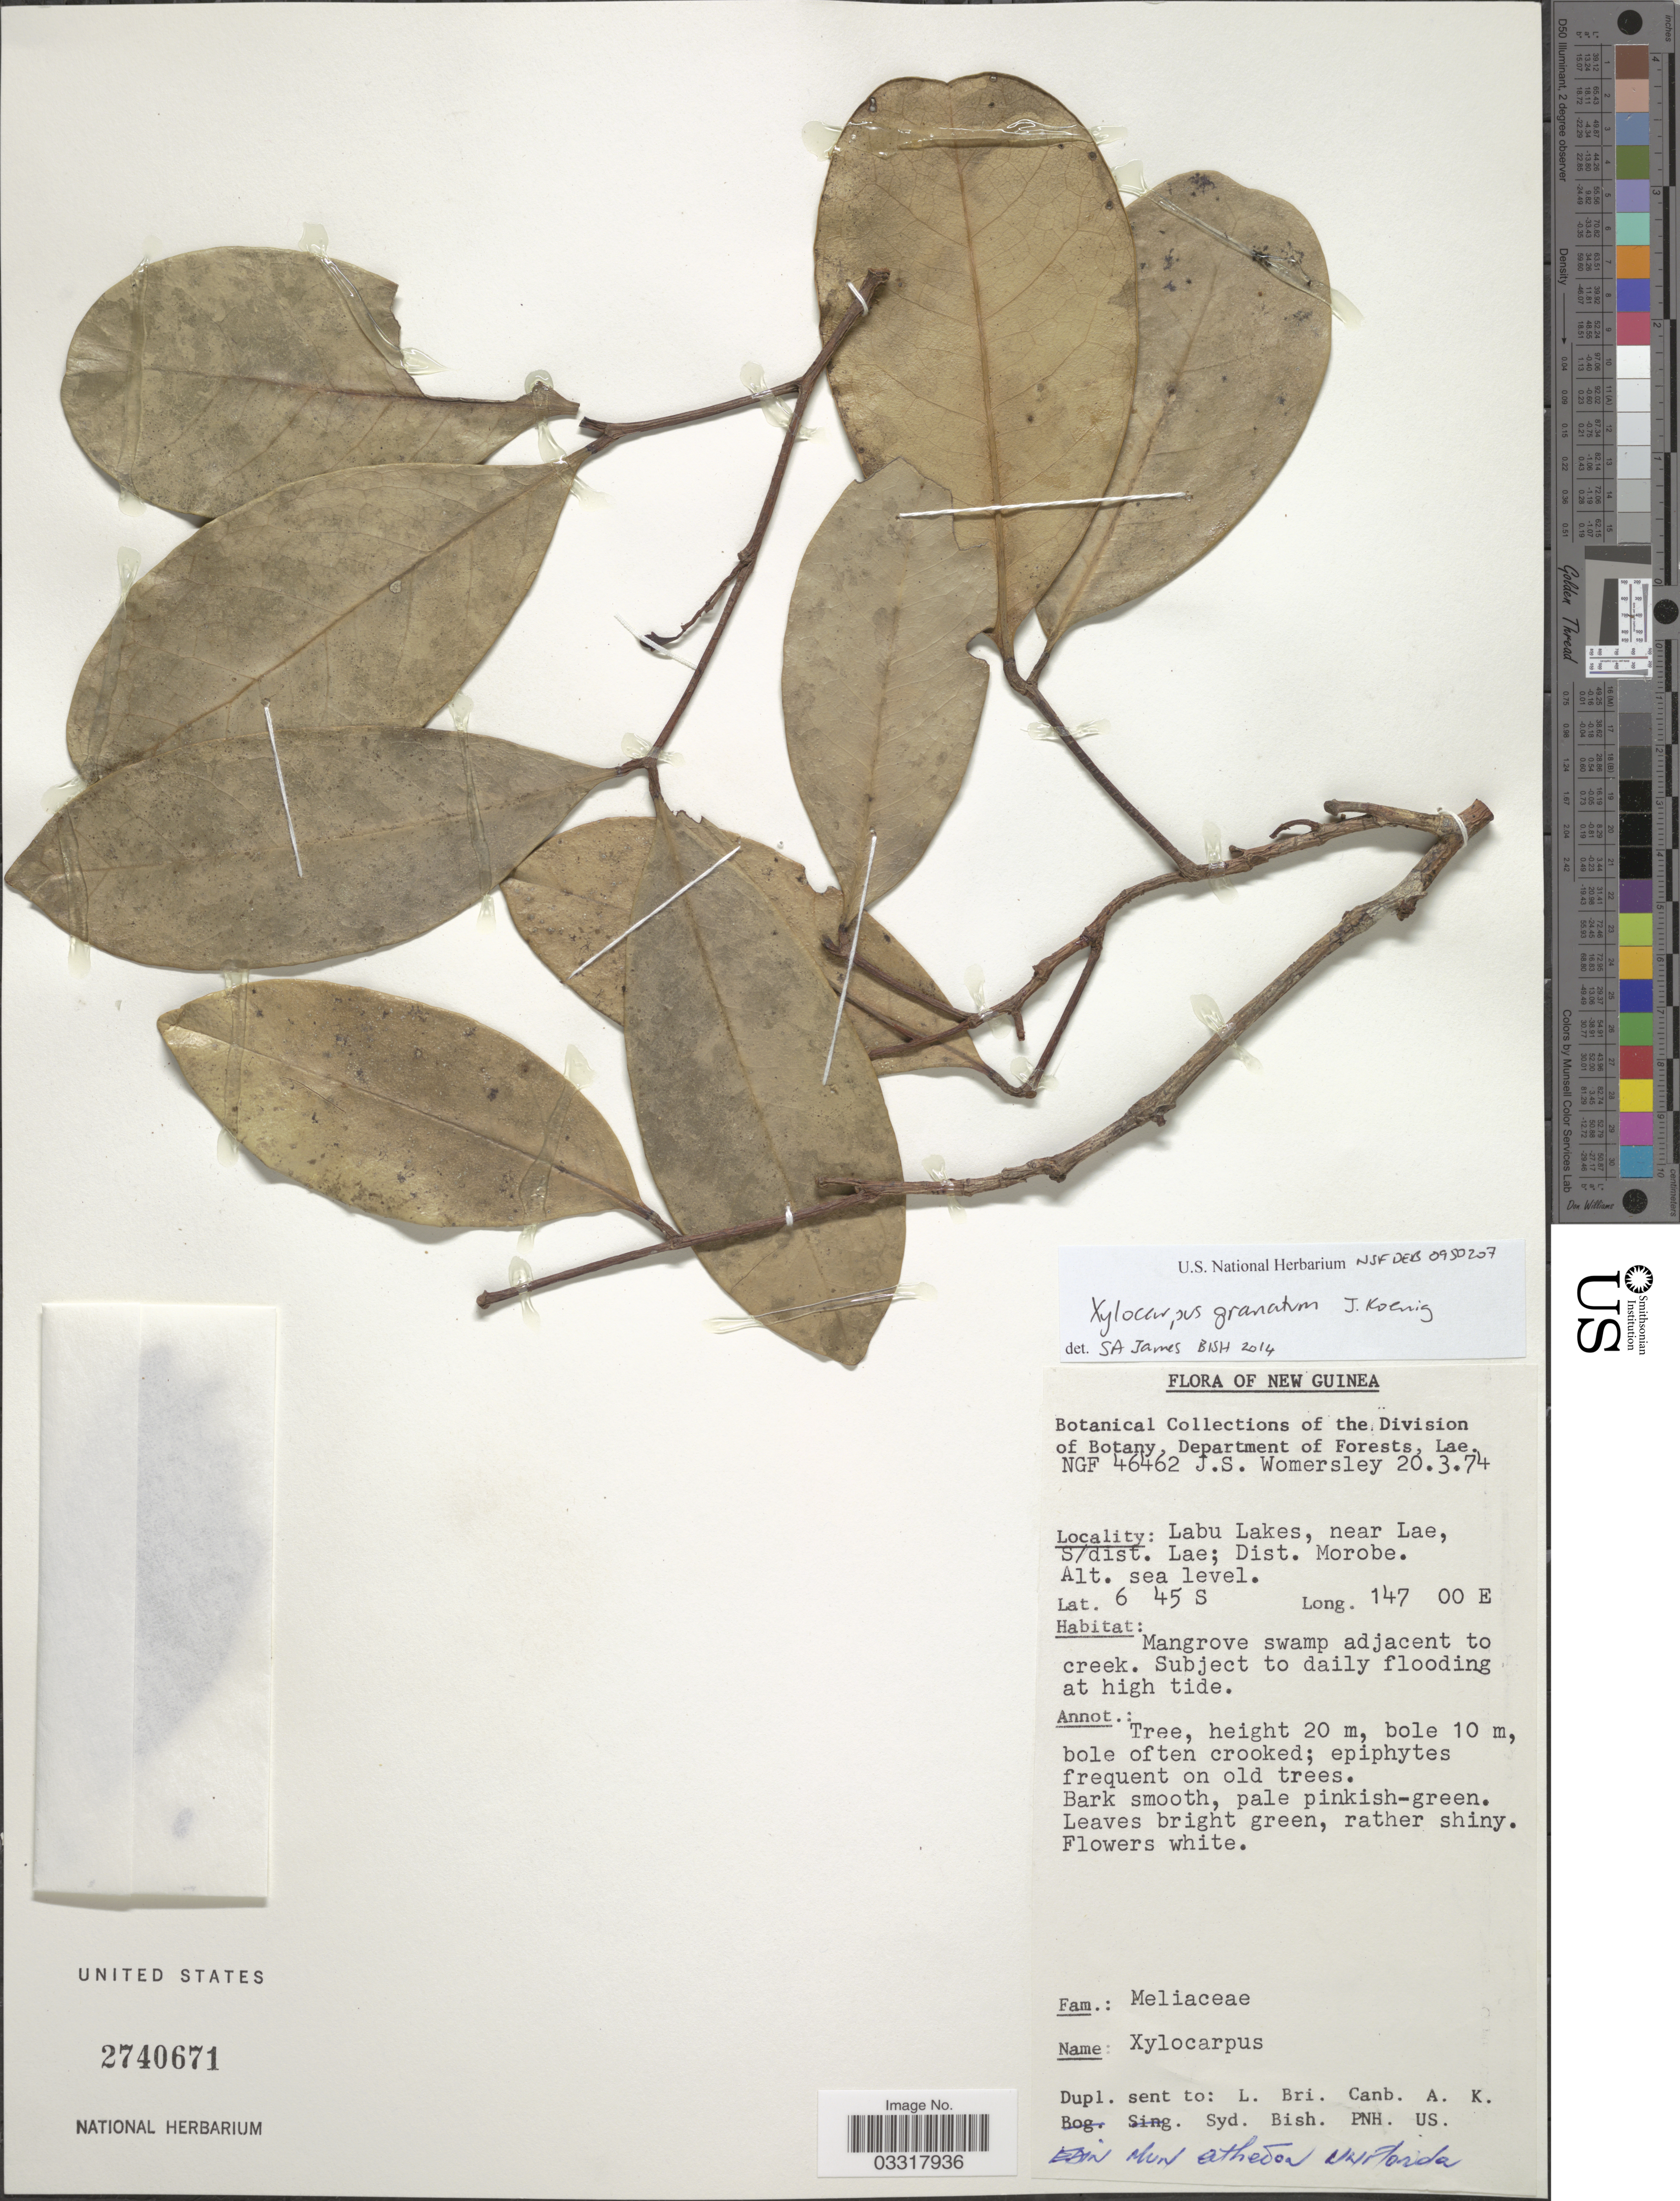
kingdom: Plantae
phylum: Tracheophyta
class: Magnoliopsida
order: Sapindales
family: Meliaceae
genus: Xylocarpus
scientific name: Xylocarpus granatum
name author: J. Koenig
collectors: J. S. Womersley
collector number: NGF 46462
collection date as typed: Transcribed d/m/y: 20/3/74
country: Papua New Guinea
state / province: Morobe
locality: Labu Lakes, near Lae, S/dist. Lae; Dist. Morobe.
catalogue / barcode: US 2740671